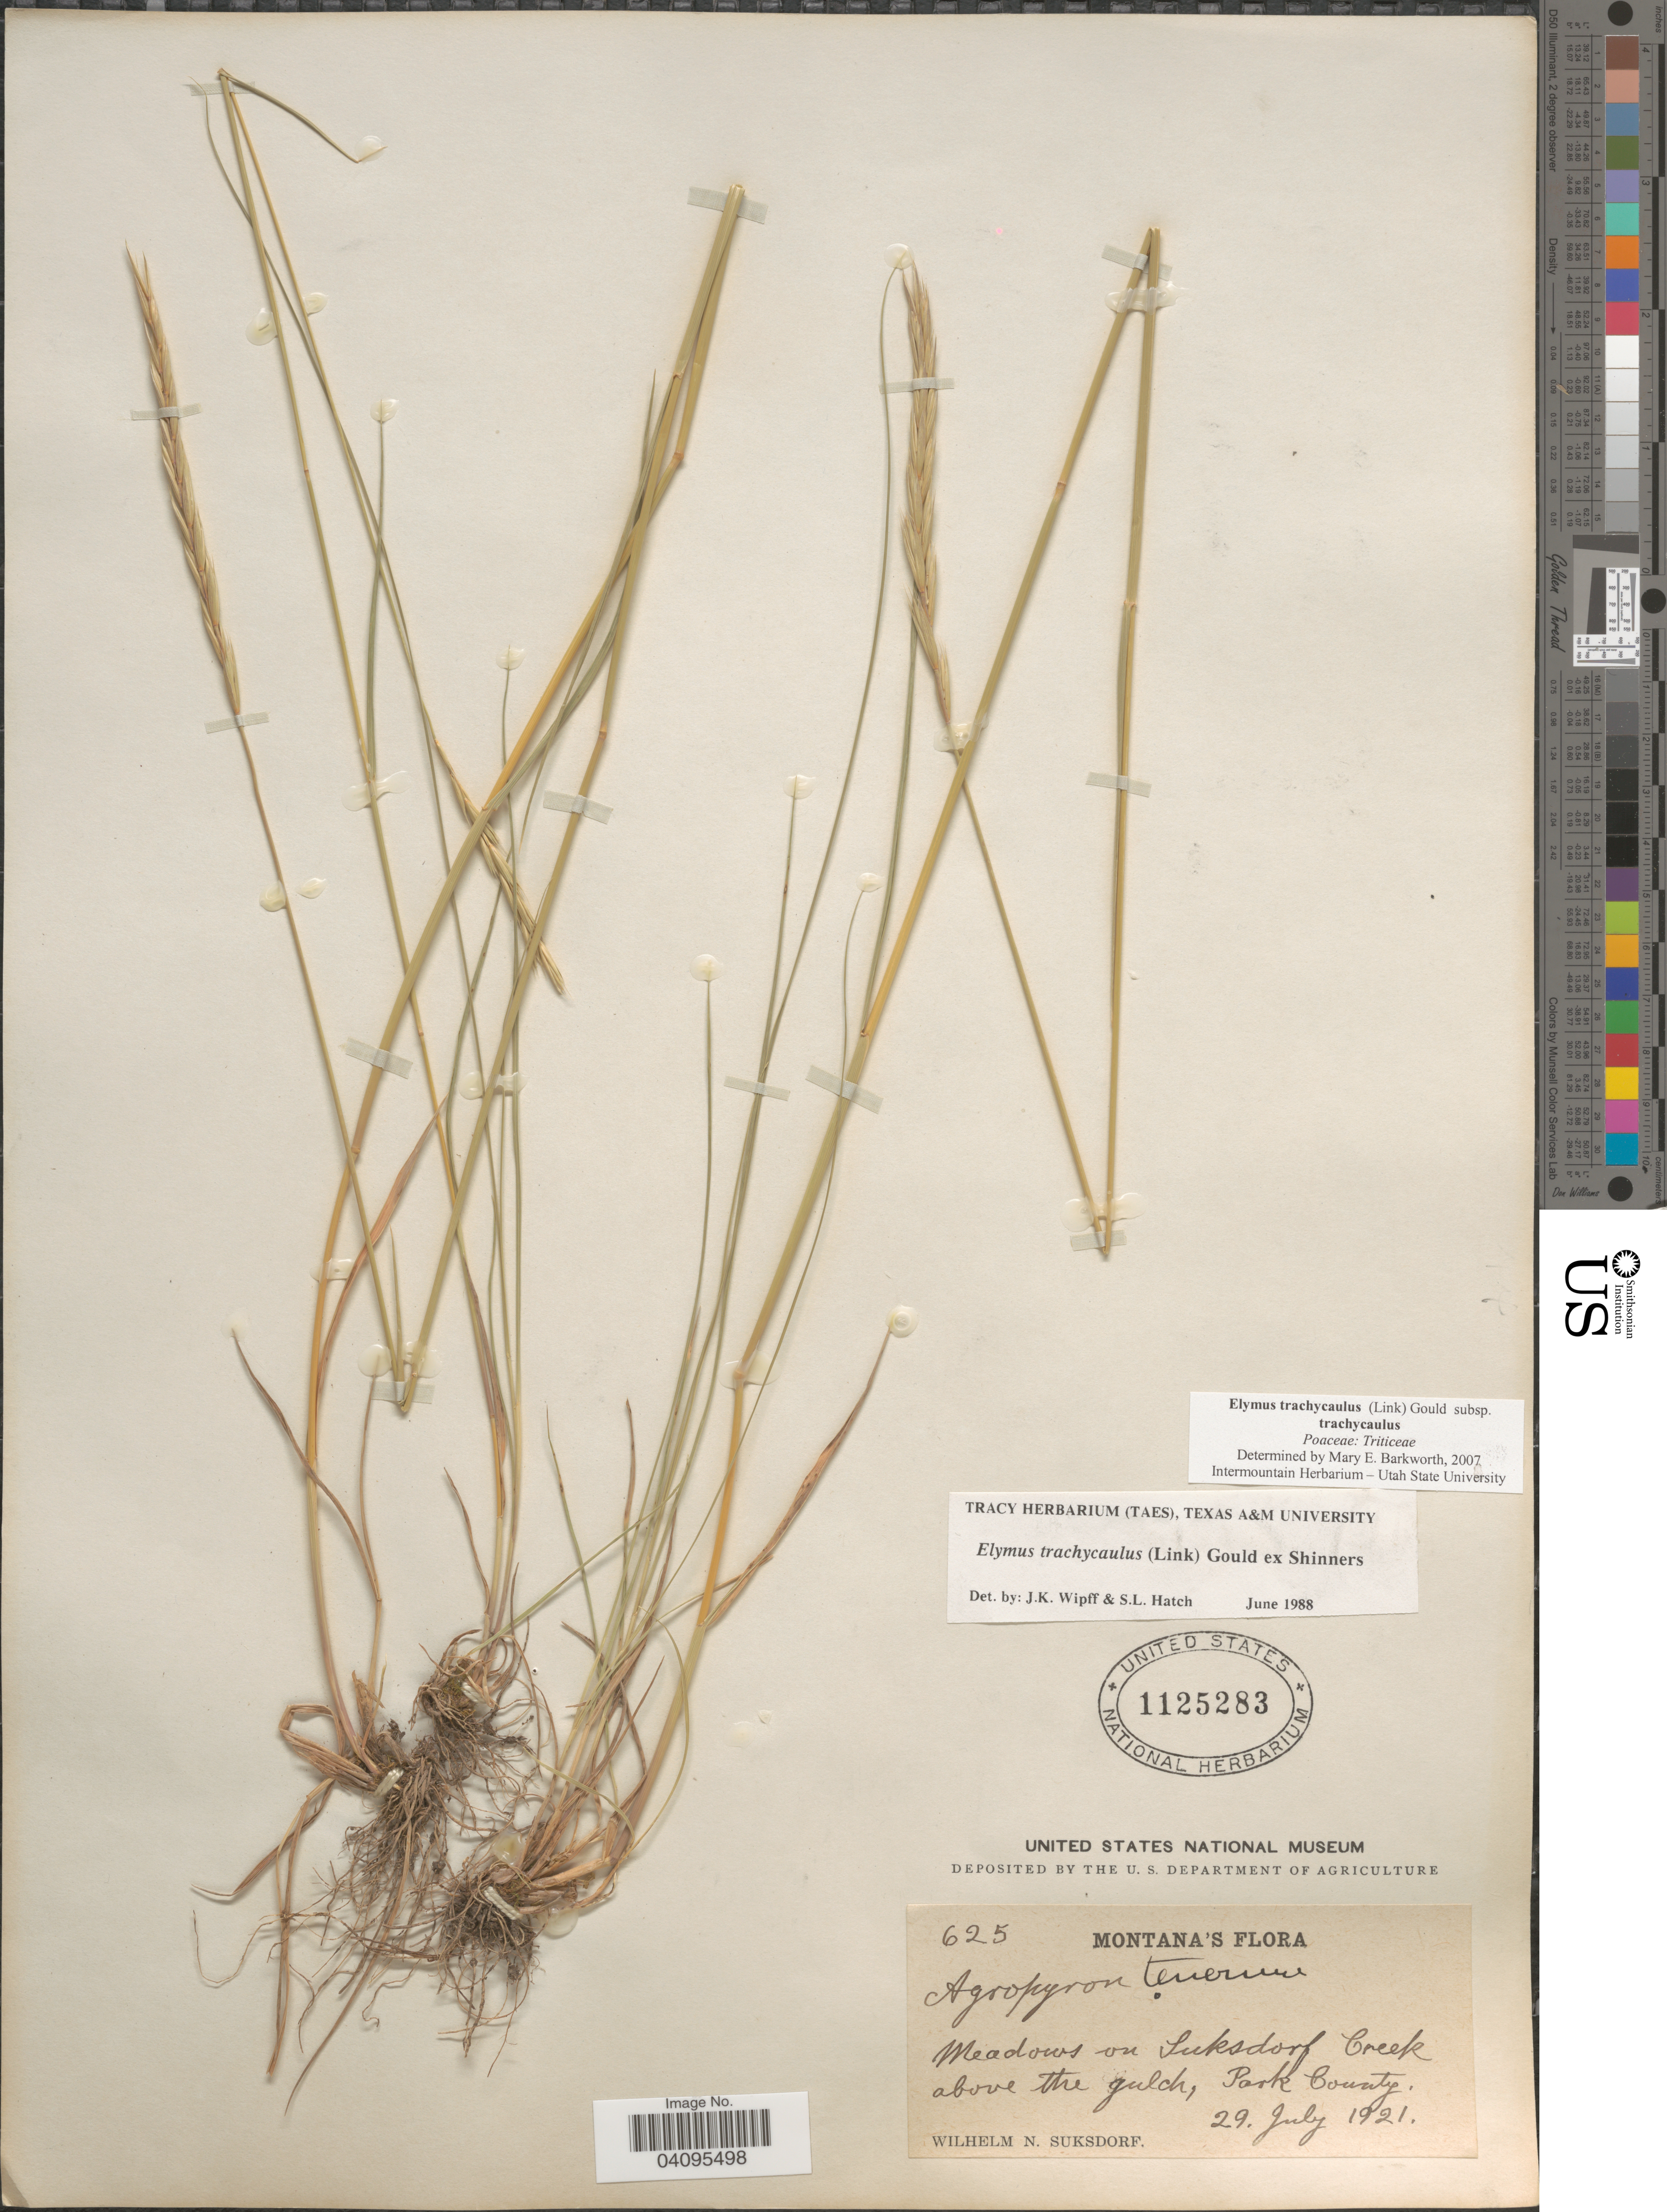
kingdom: Plantae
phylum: Tracheophyta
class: Liliopsida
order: Poales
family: Poaceae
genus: Elymus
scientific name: Elymus trachycaulus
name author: (Link) Gould ex Shinners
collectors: W. N. Suksdorf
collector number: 625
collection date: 1921-07-29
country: United States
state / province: Montana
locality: Meadows on Suksdorf Creek above the gulch, Park County.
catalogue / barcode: US 1125283